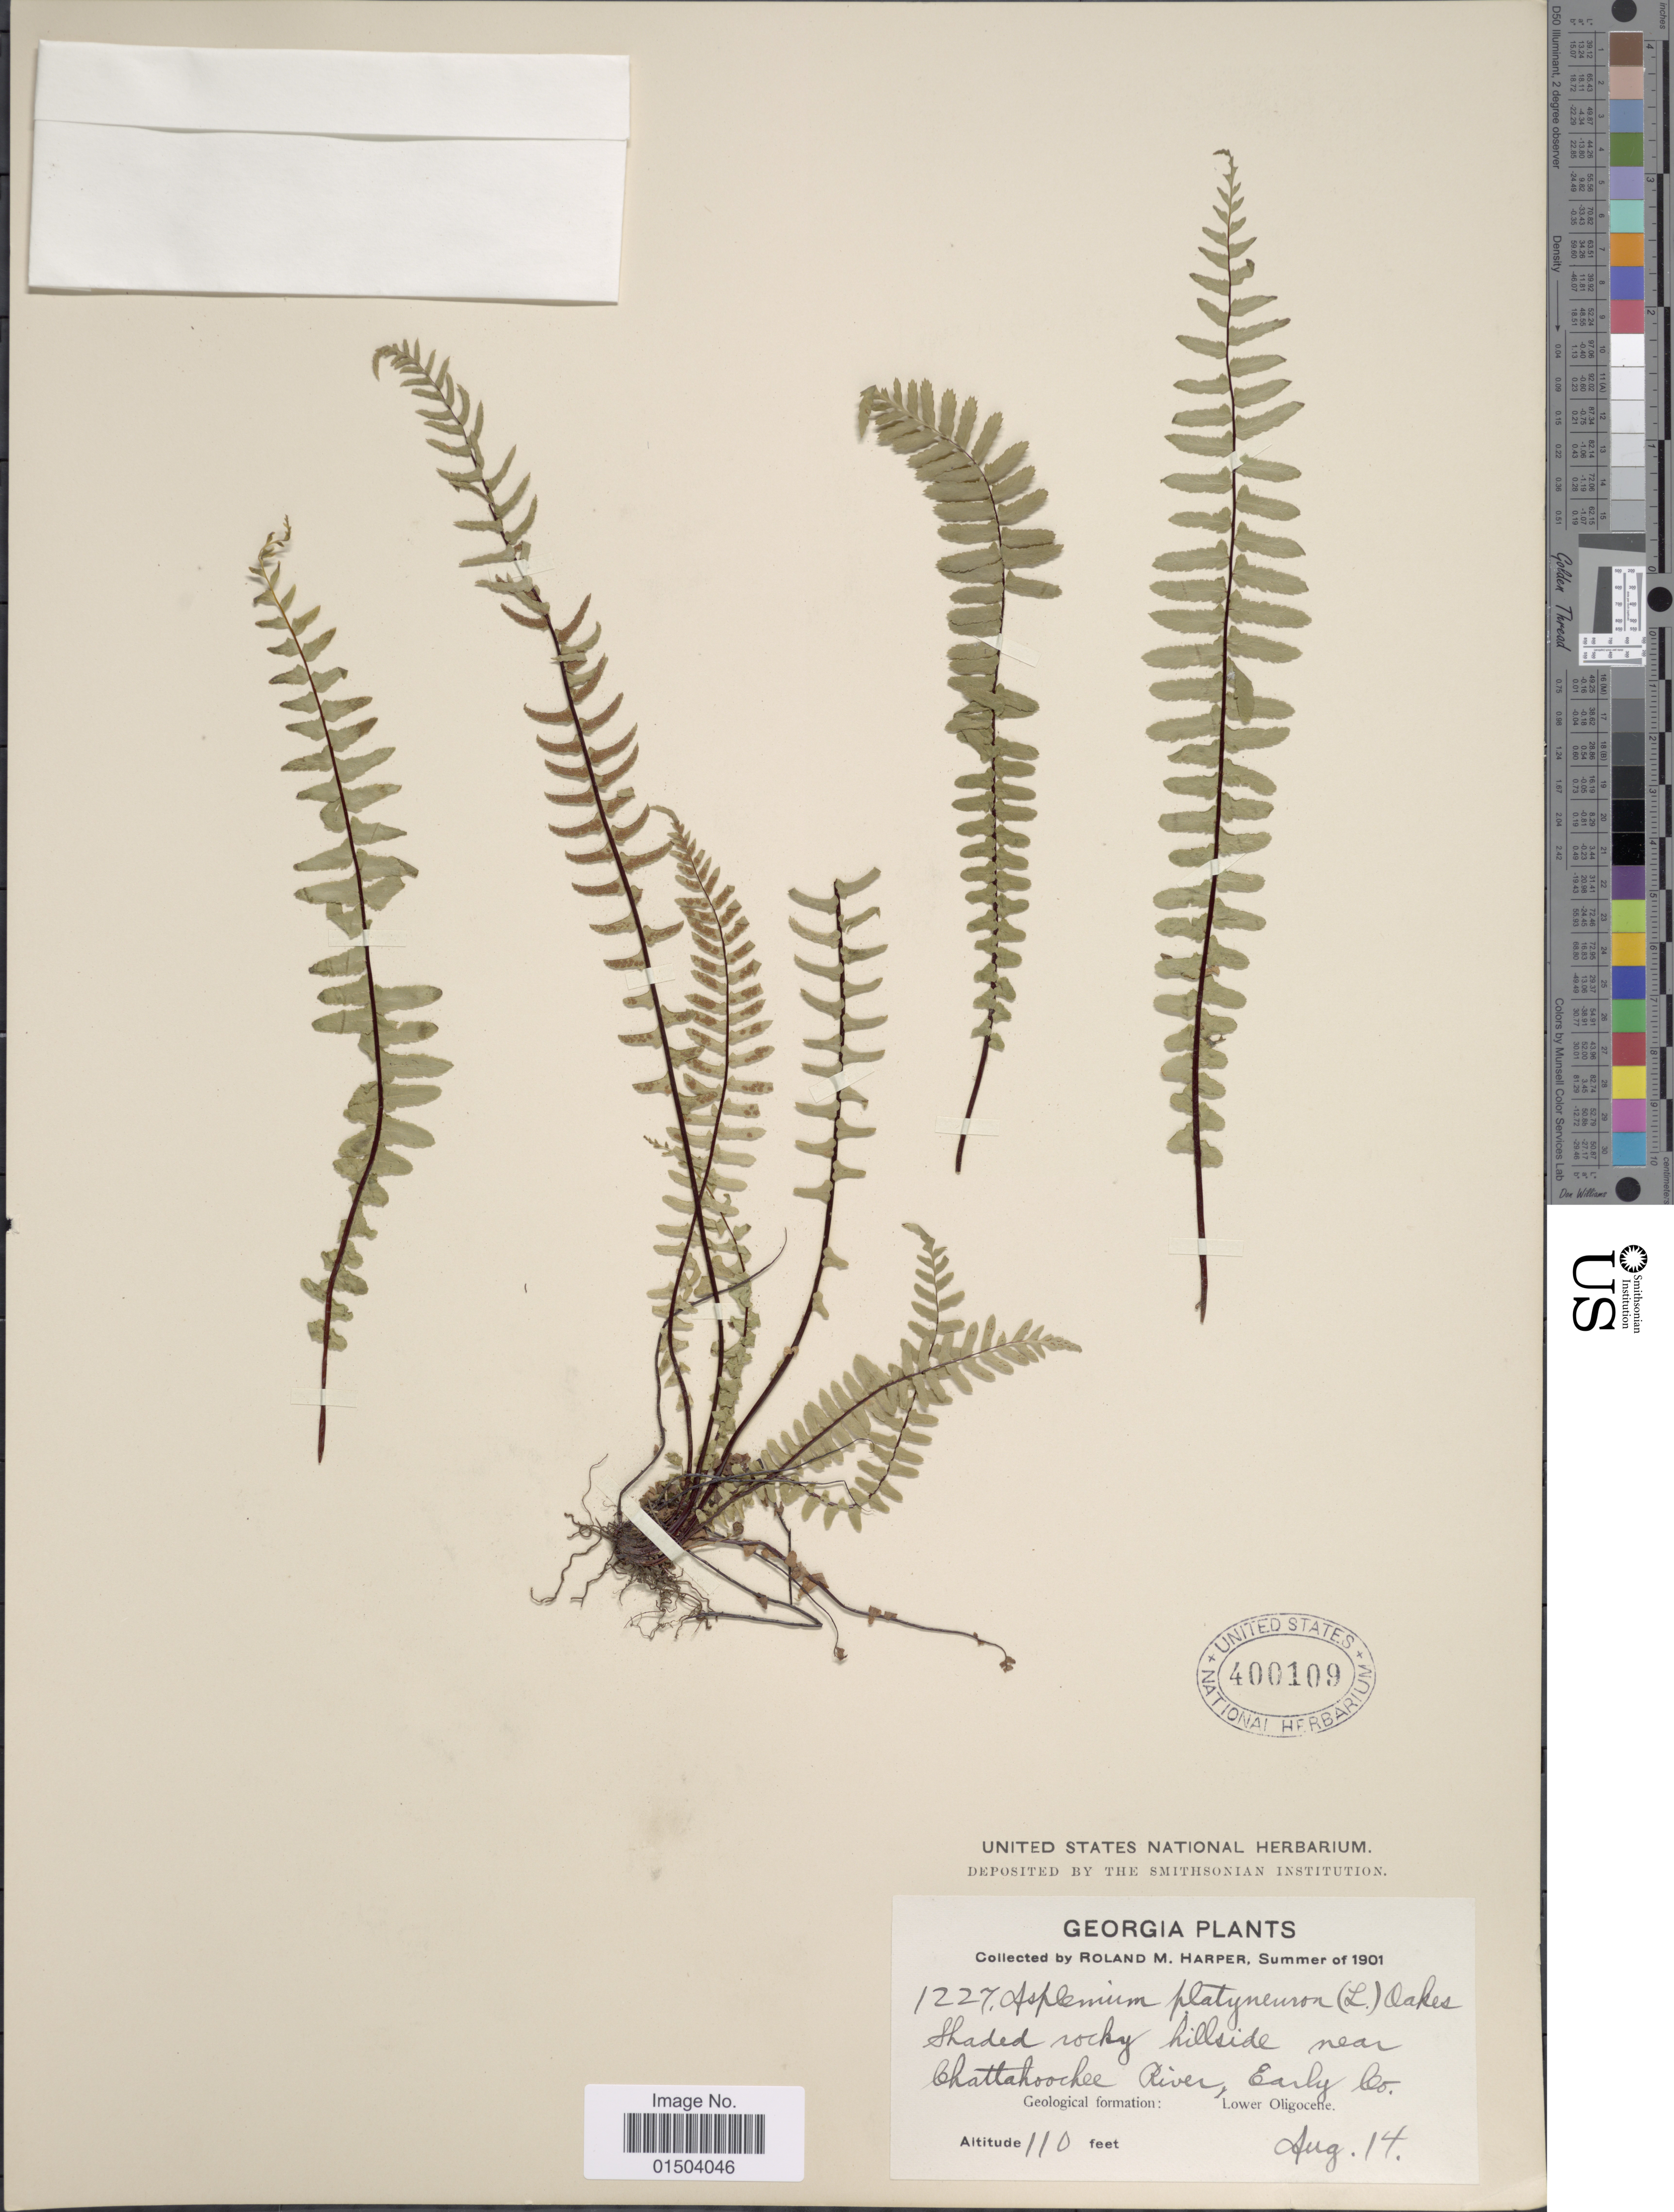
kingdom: Plantae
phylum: Tracheophyta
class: Polypodiopsida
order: Polypodiales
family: Aspleniaceae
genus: Asplenium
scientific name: Asplenium platyneuron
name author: (L.) Britton, Stearns & Poggenb.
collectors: R. M. Harper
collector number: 1227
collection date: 1901-08-14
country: United States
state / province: Georgia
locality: Shaded rocky hillside near Chattahoochee River, Early Co. Geological formation: Lower Oligocene.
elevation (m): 34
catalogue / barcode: US 400109